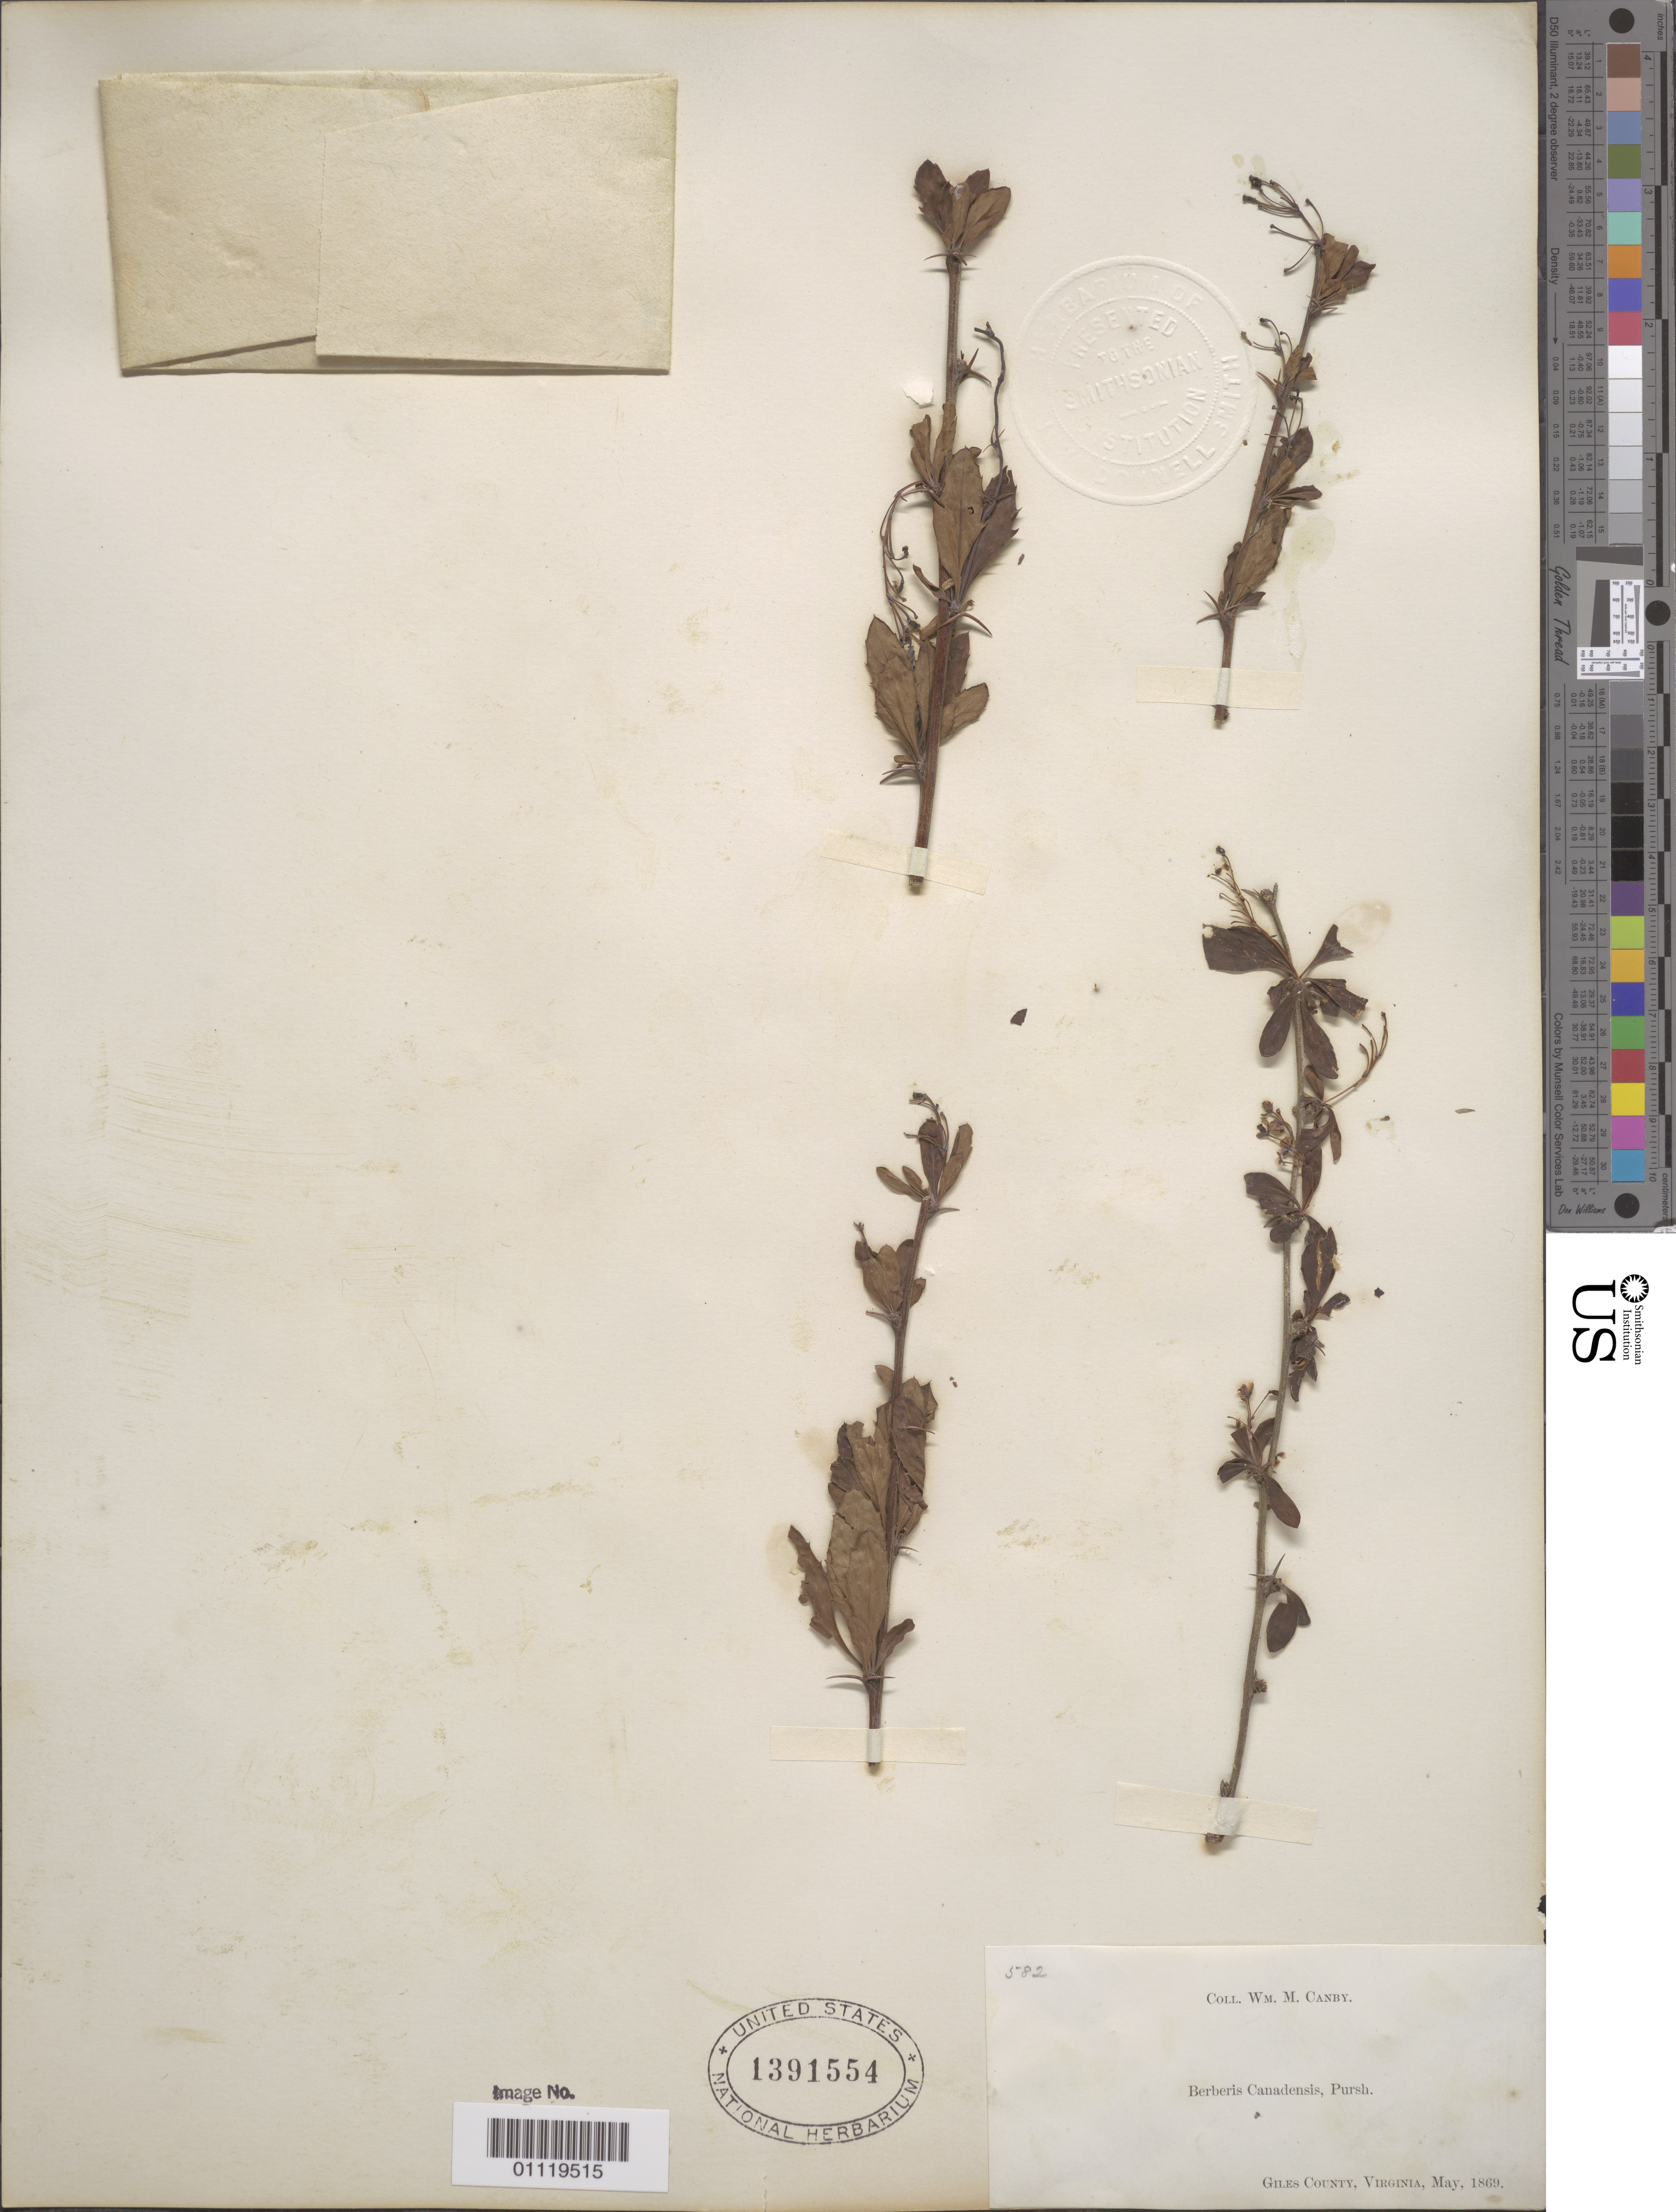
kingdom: Plantae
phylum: Tracheophyta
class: Magnoliopsida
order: Ranunculales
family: Berberidaceae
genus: Berberis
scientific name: Berberis canadensis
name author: Mill.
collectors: W. M. Canby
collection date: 1869-05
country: United States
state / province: Virginia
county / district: Giles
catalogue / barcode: US 1391554